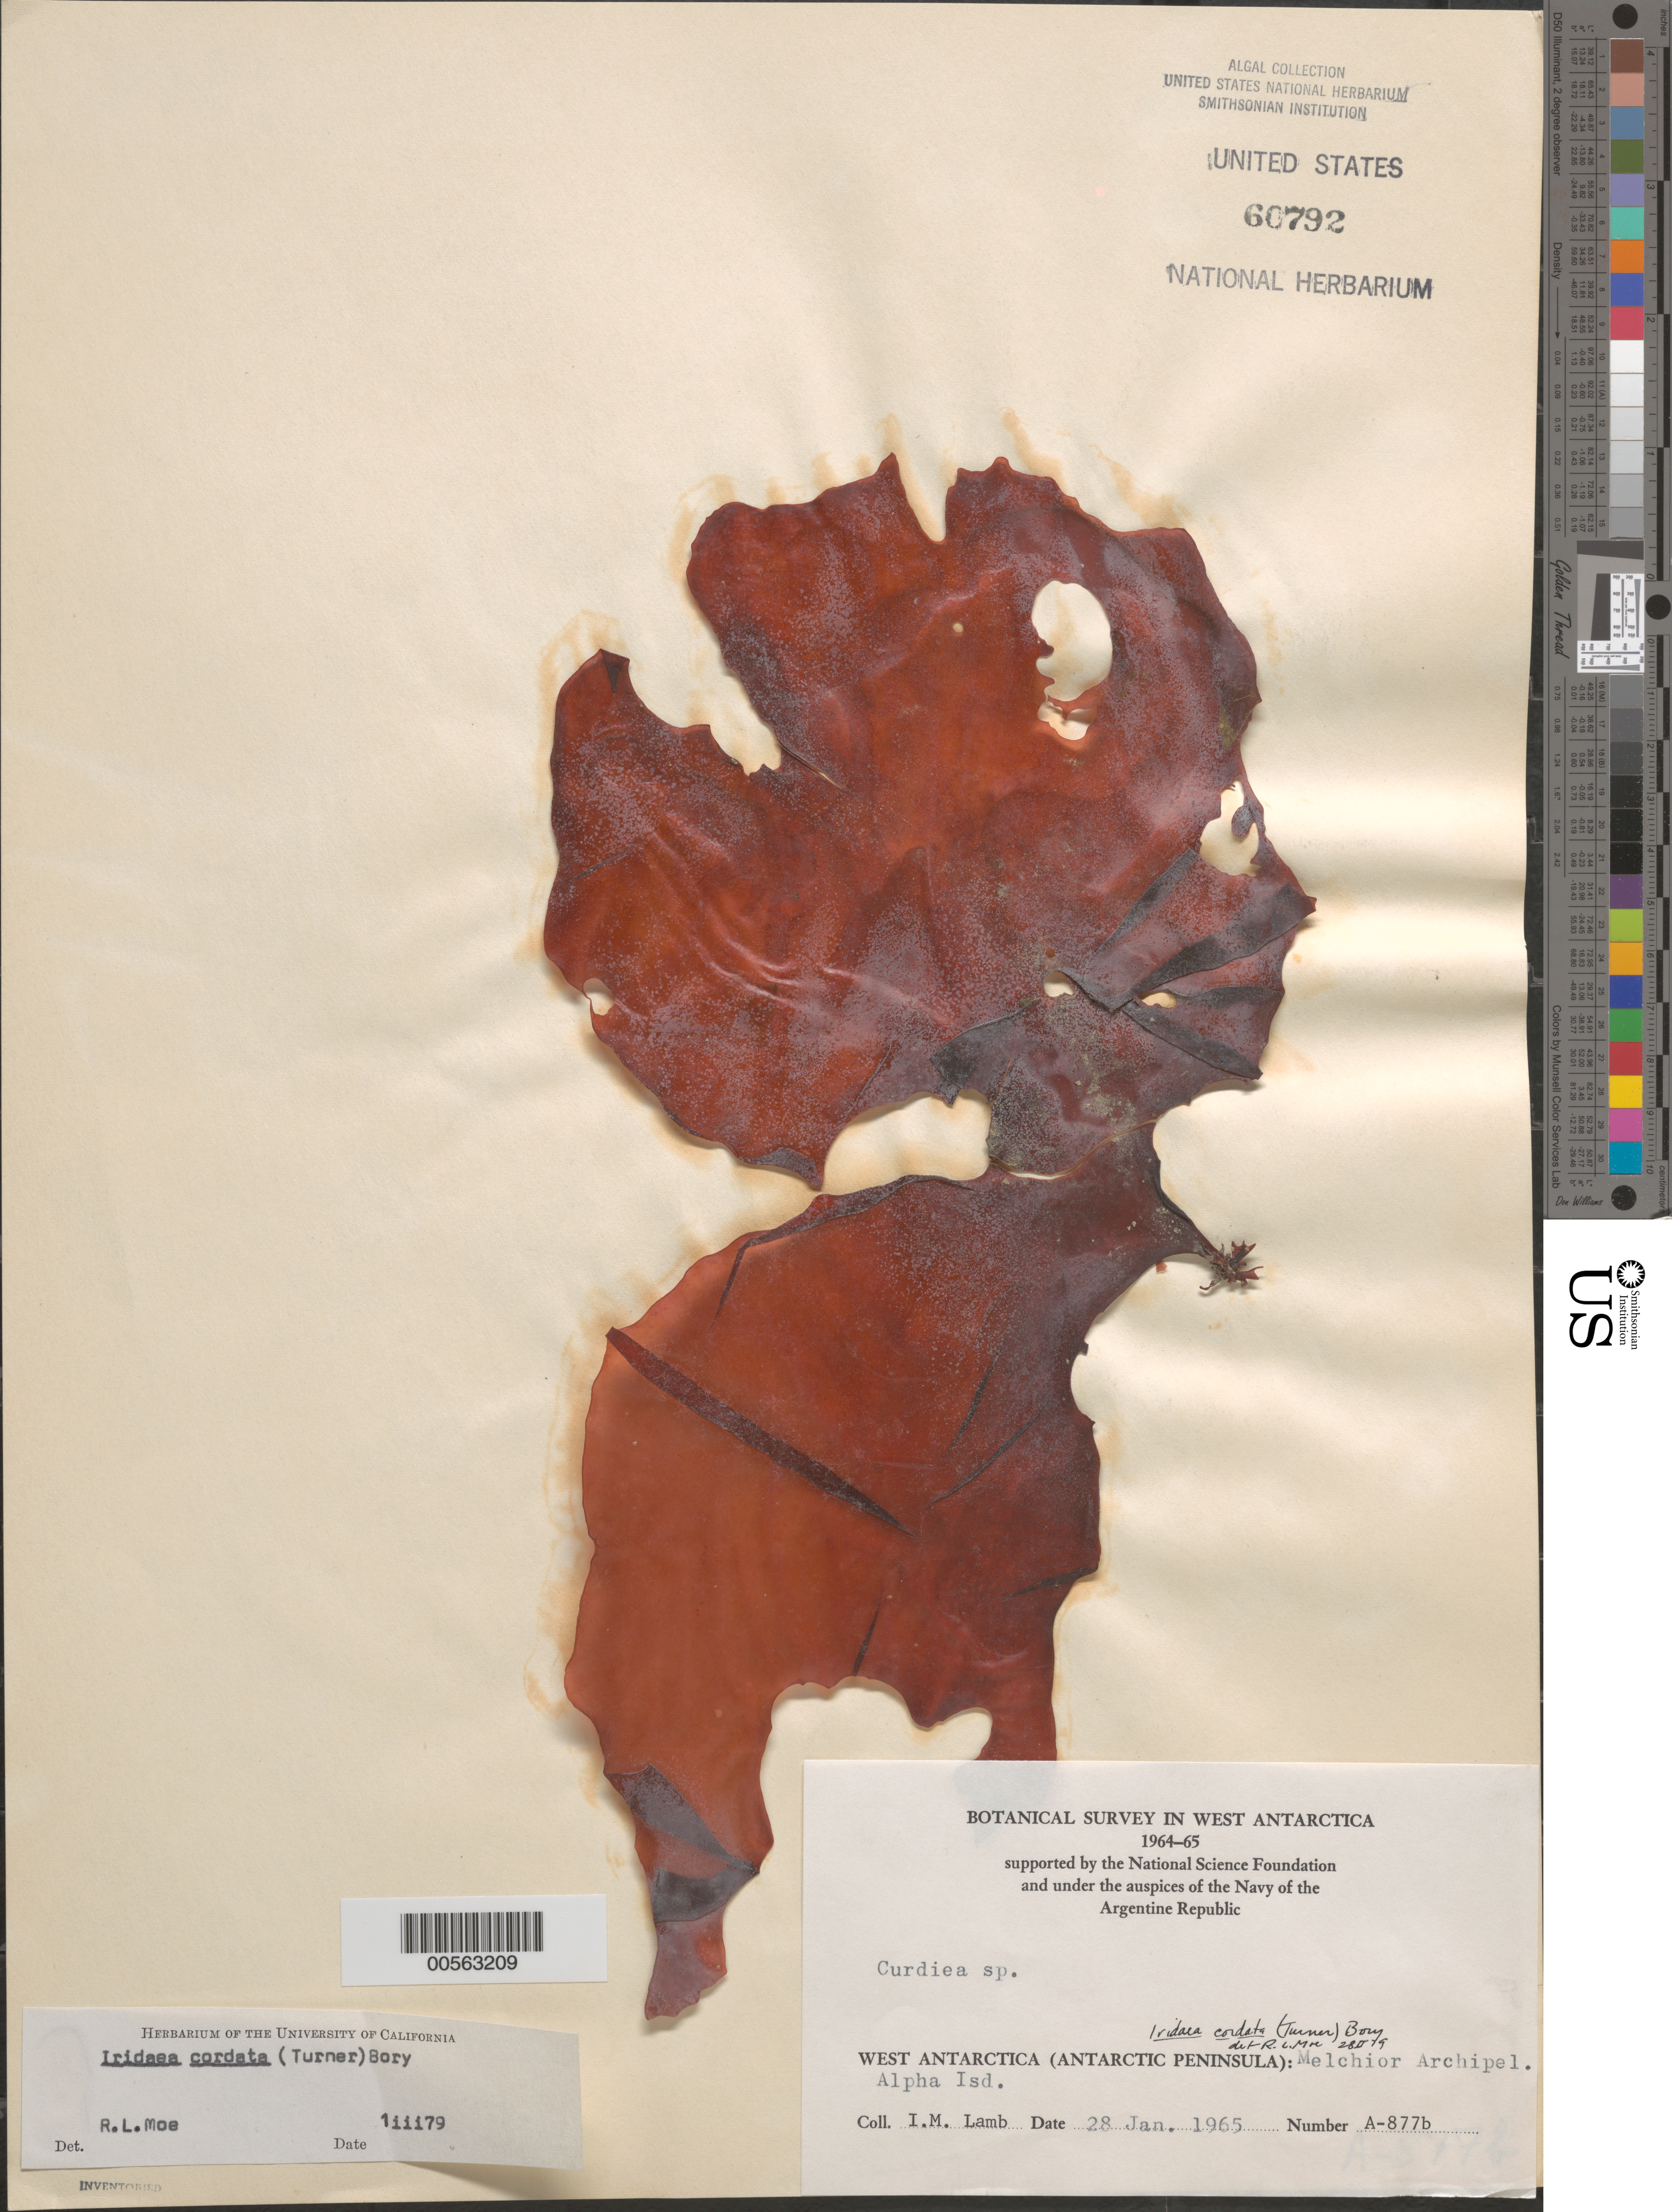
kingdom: Plantae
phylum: Rhodophyta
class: Florideophyceae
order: Gigartinales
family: Gigartinaceae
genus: Iridaea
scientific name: Iridaea cordata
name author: (Turner) Bory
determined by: Moe, R. L.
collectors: I. M. Lamb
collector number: A-877b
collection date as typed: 28 Dec 1964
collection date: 1964-12-28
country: Antarctica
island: Alpha Island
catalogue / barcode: US 60792